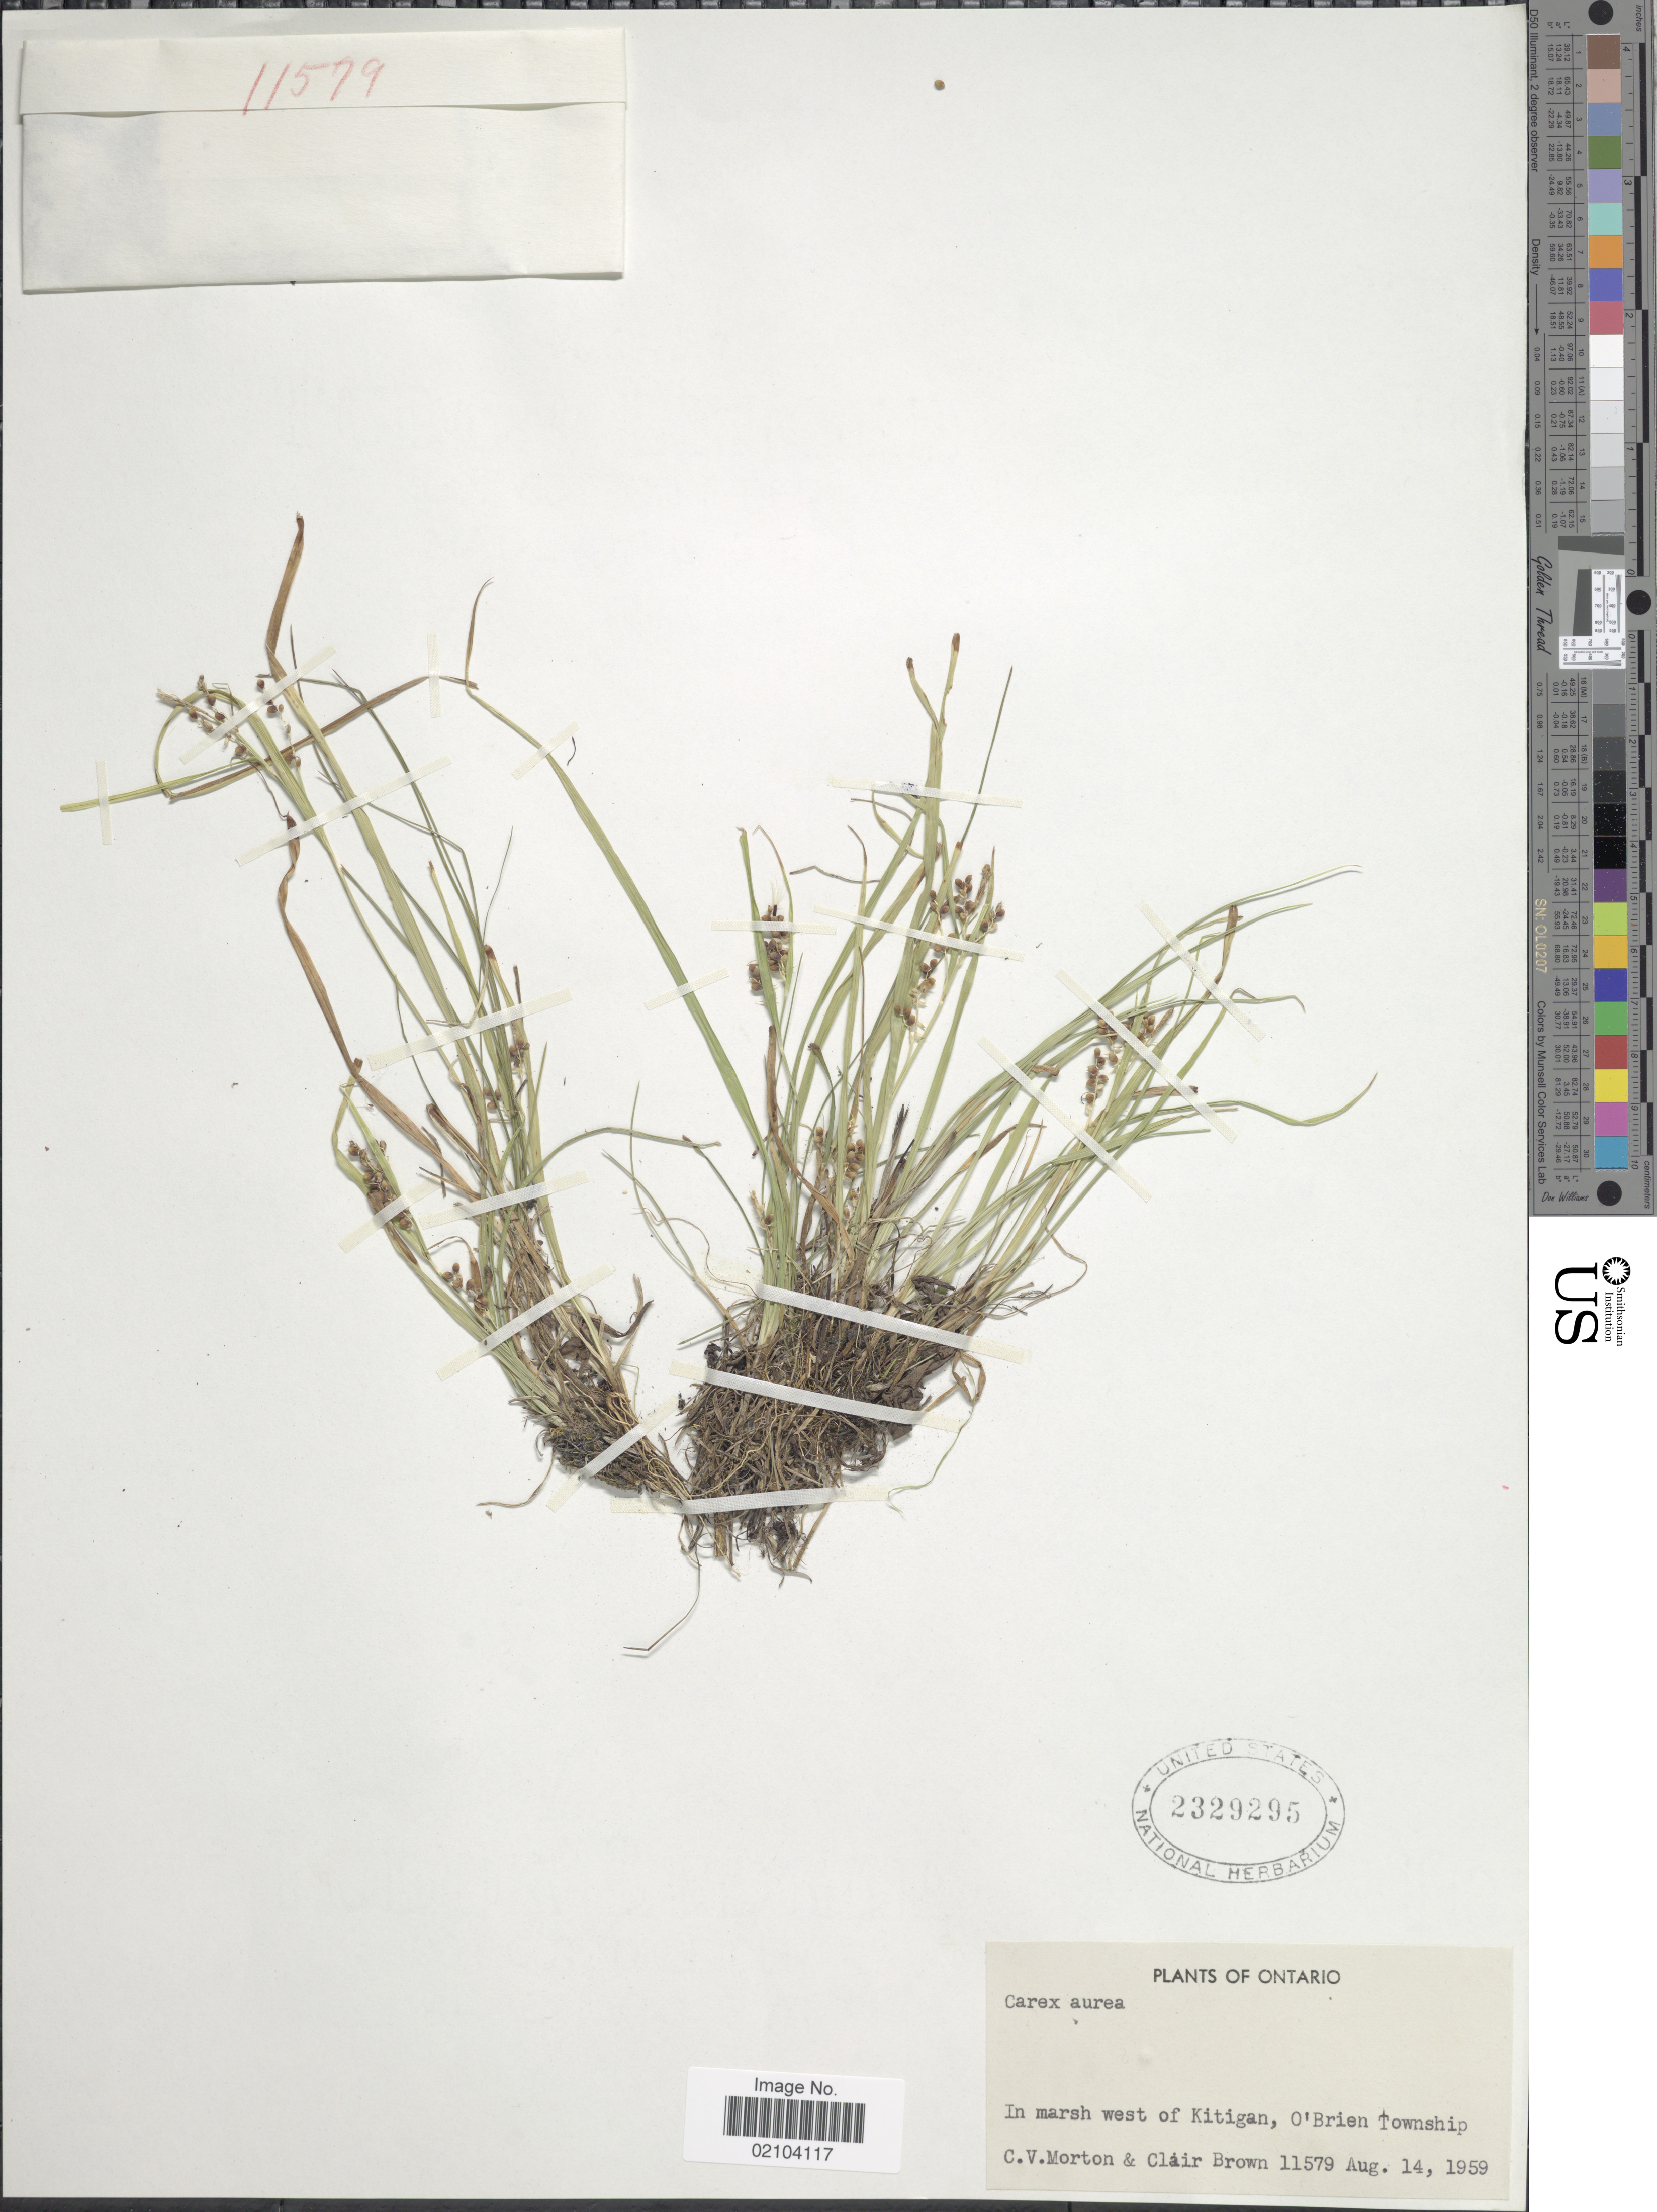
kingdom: Plantae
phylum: Tracheophyta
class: Liliopsida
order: Poales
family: Cyperaceae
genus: Carex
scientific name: Carex aurea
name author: Nutt.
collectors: C. V. Morton & C. A. Brown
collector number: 11579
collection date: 1959-08-14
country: Canada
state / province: Ontario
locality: In marsh west of Kitigan, O'Brien Township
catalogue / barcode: US 2329295